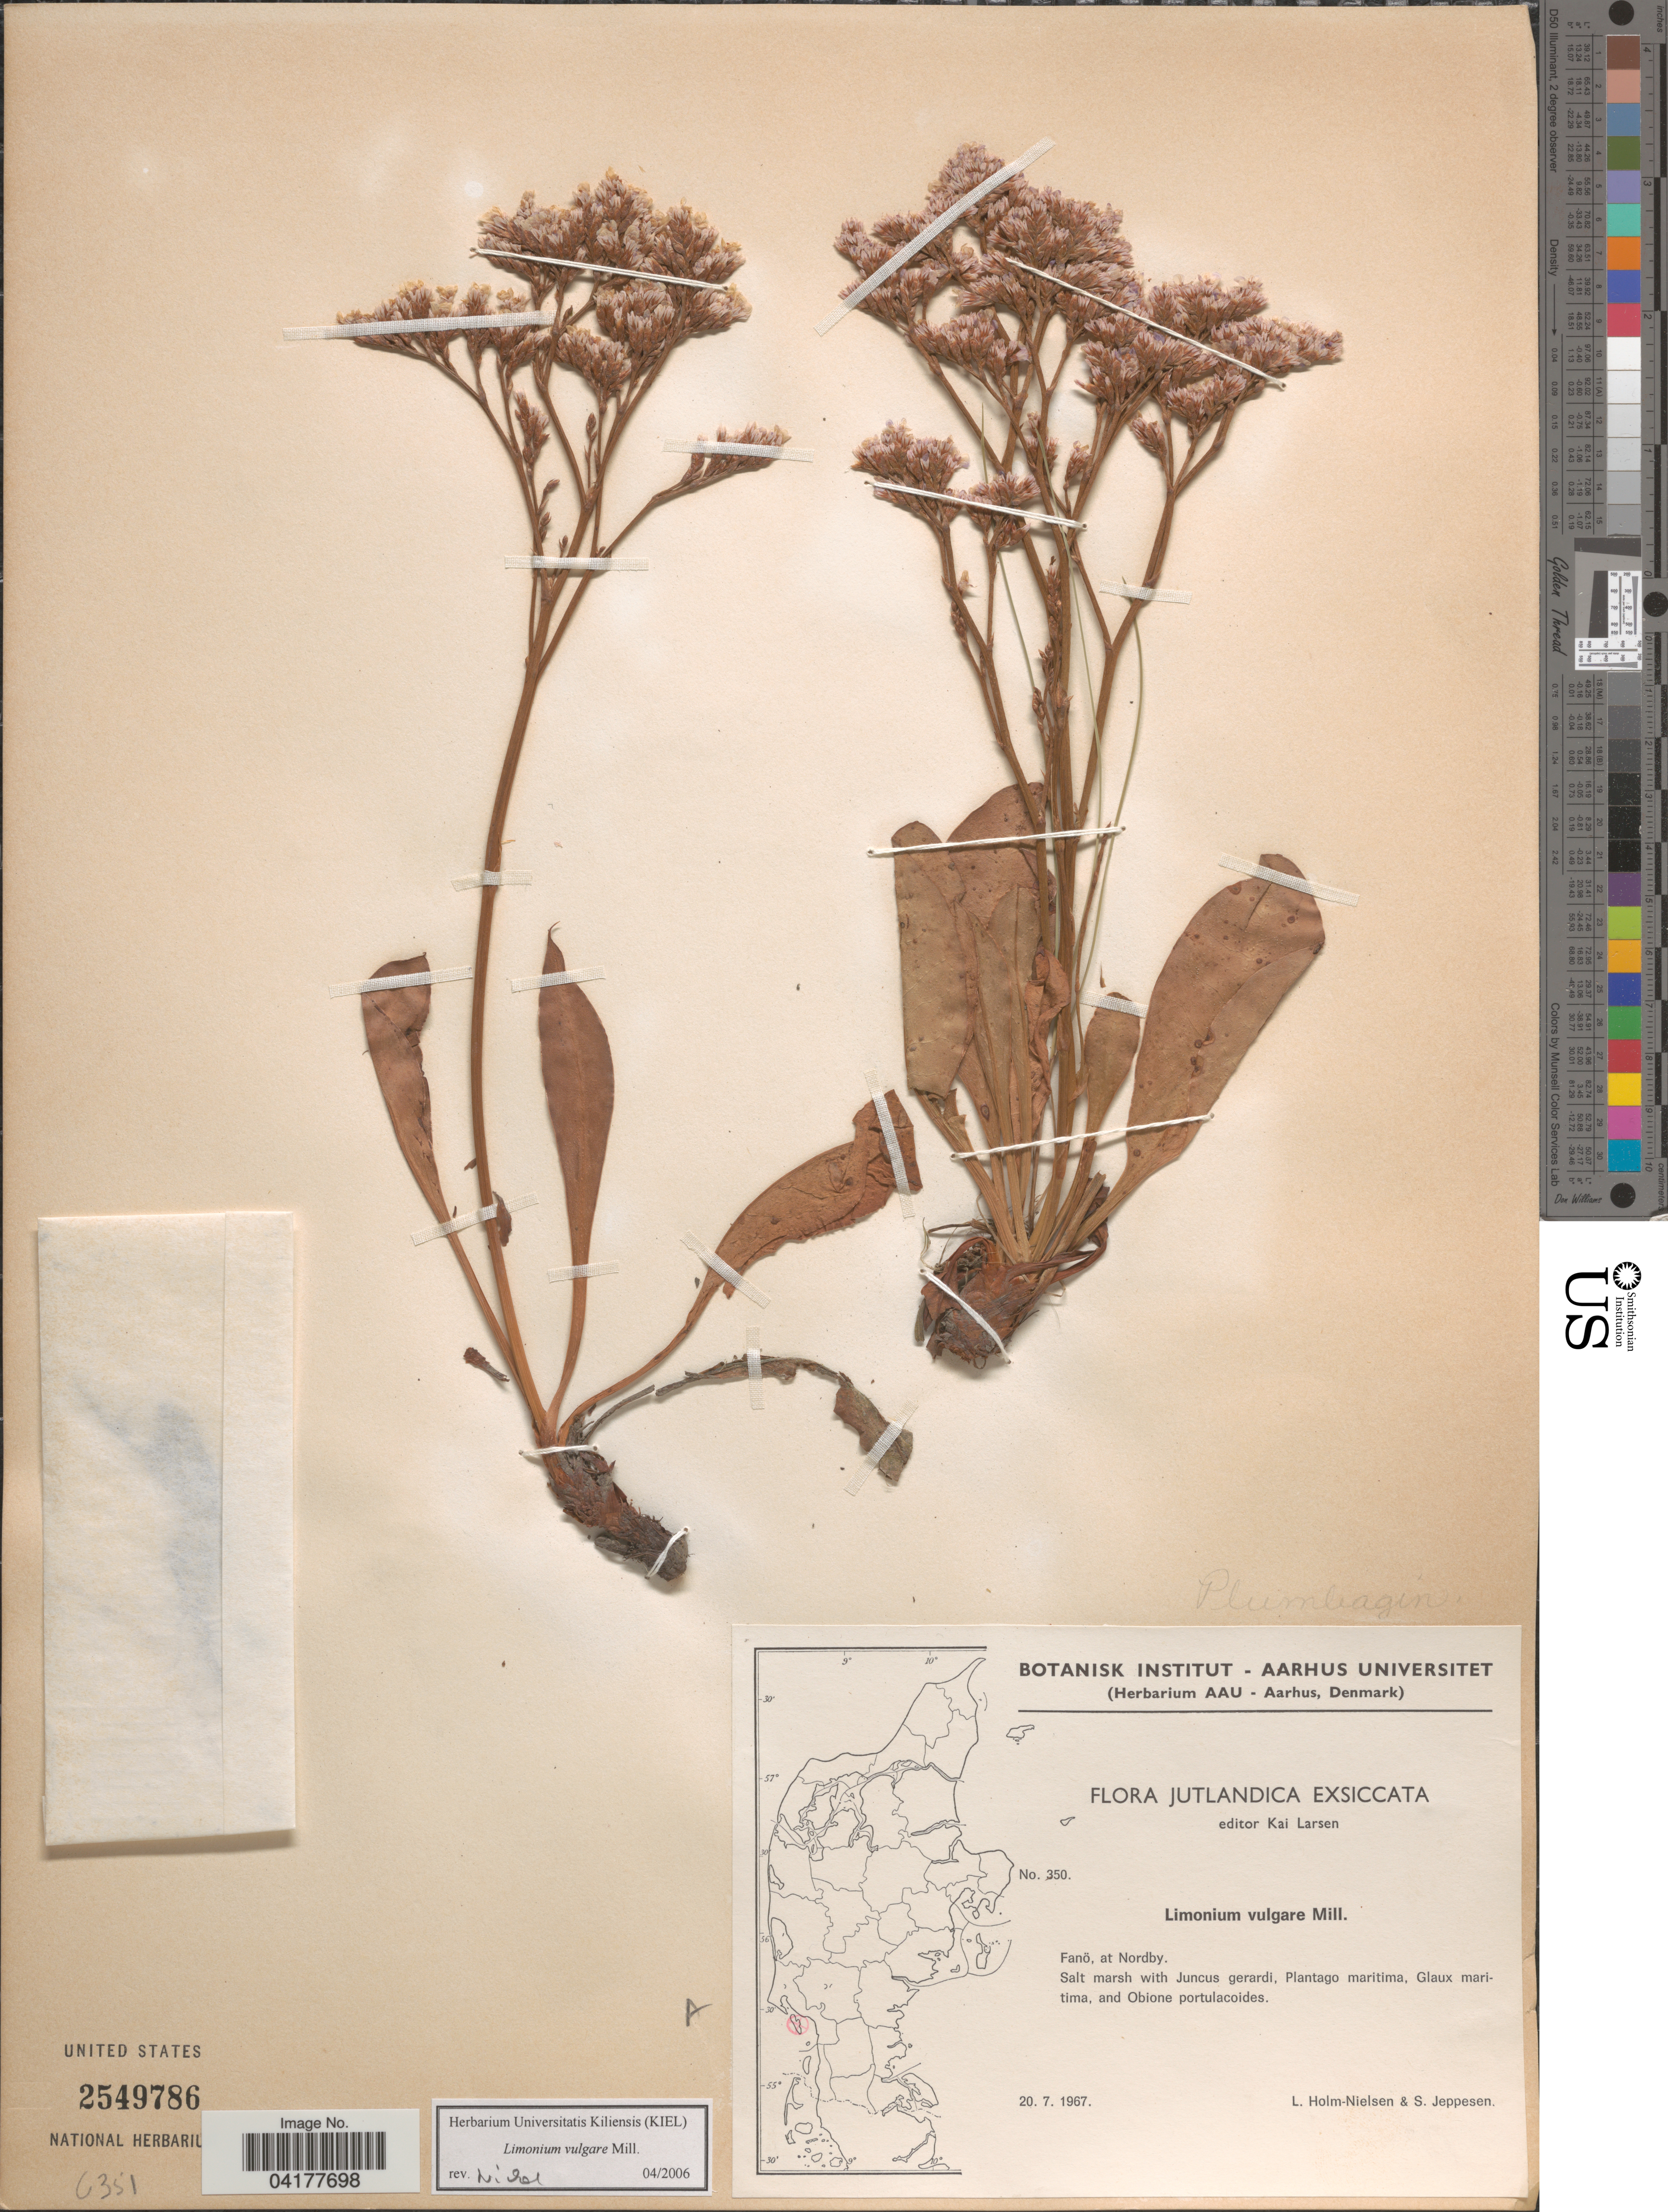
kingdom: Plantae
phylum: Tracheophyta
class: Magnoliopsida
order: Caryophyllales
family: Plumbaginaceae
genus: Limonium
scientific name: Limonium vulgare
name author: Mill.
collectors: L. Holm-Nielsen & S. Jeppesen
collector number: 350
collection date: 1967-07-20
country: Denmark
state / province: Syddanmark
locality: Jutlandica. Fanö, at Nordby.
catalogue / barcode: US 2549786